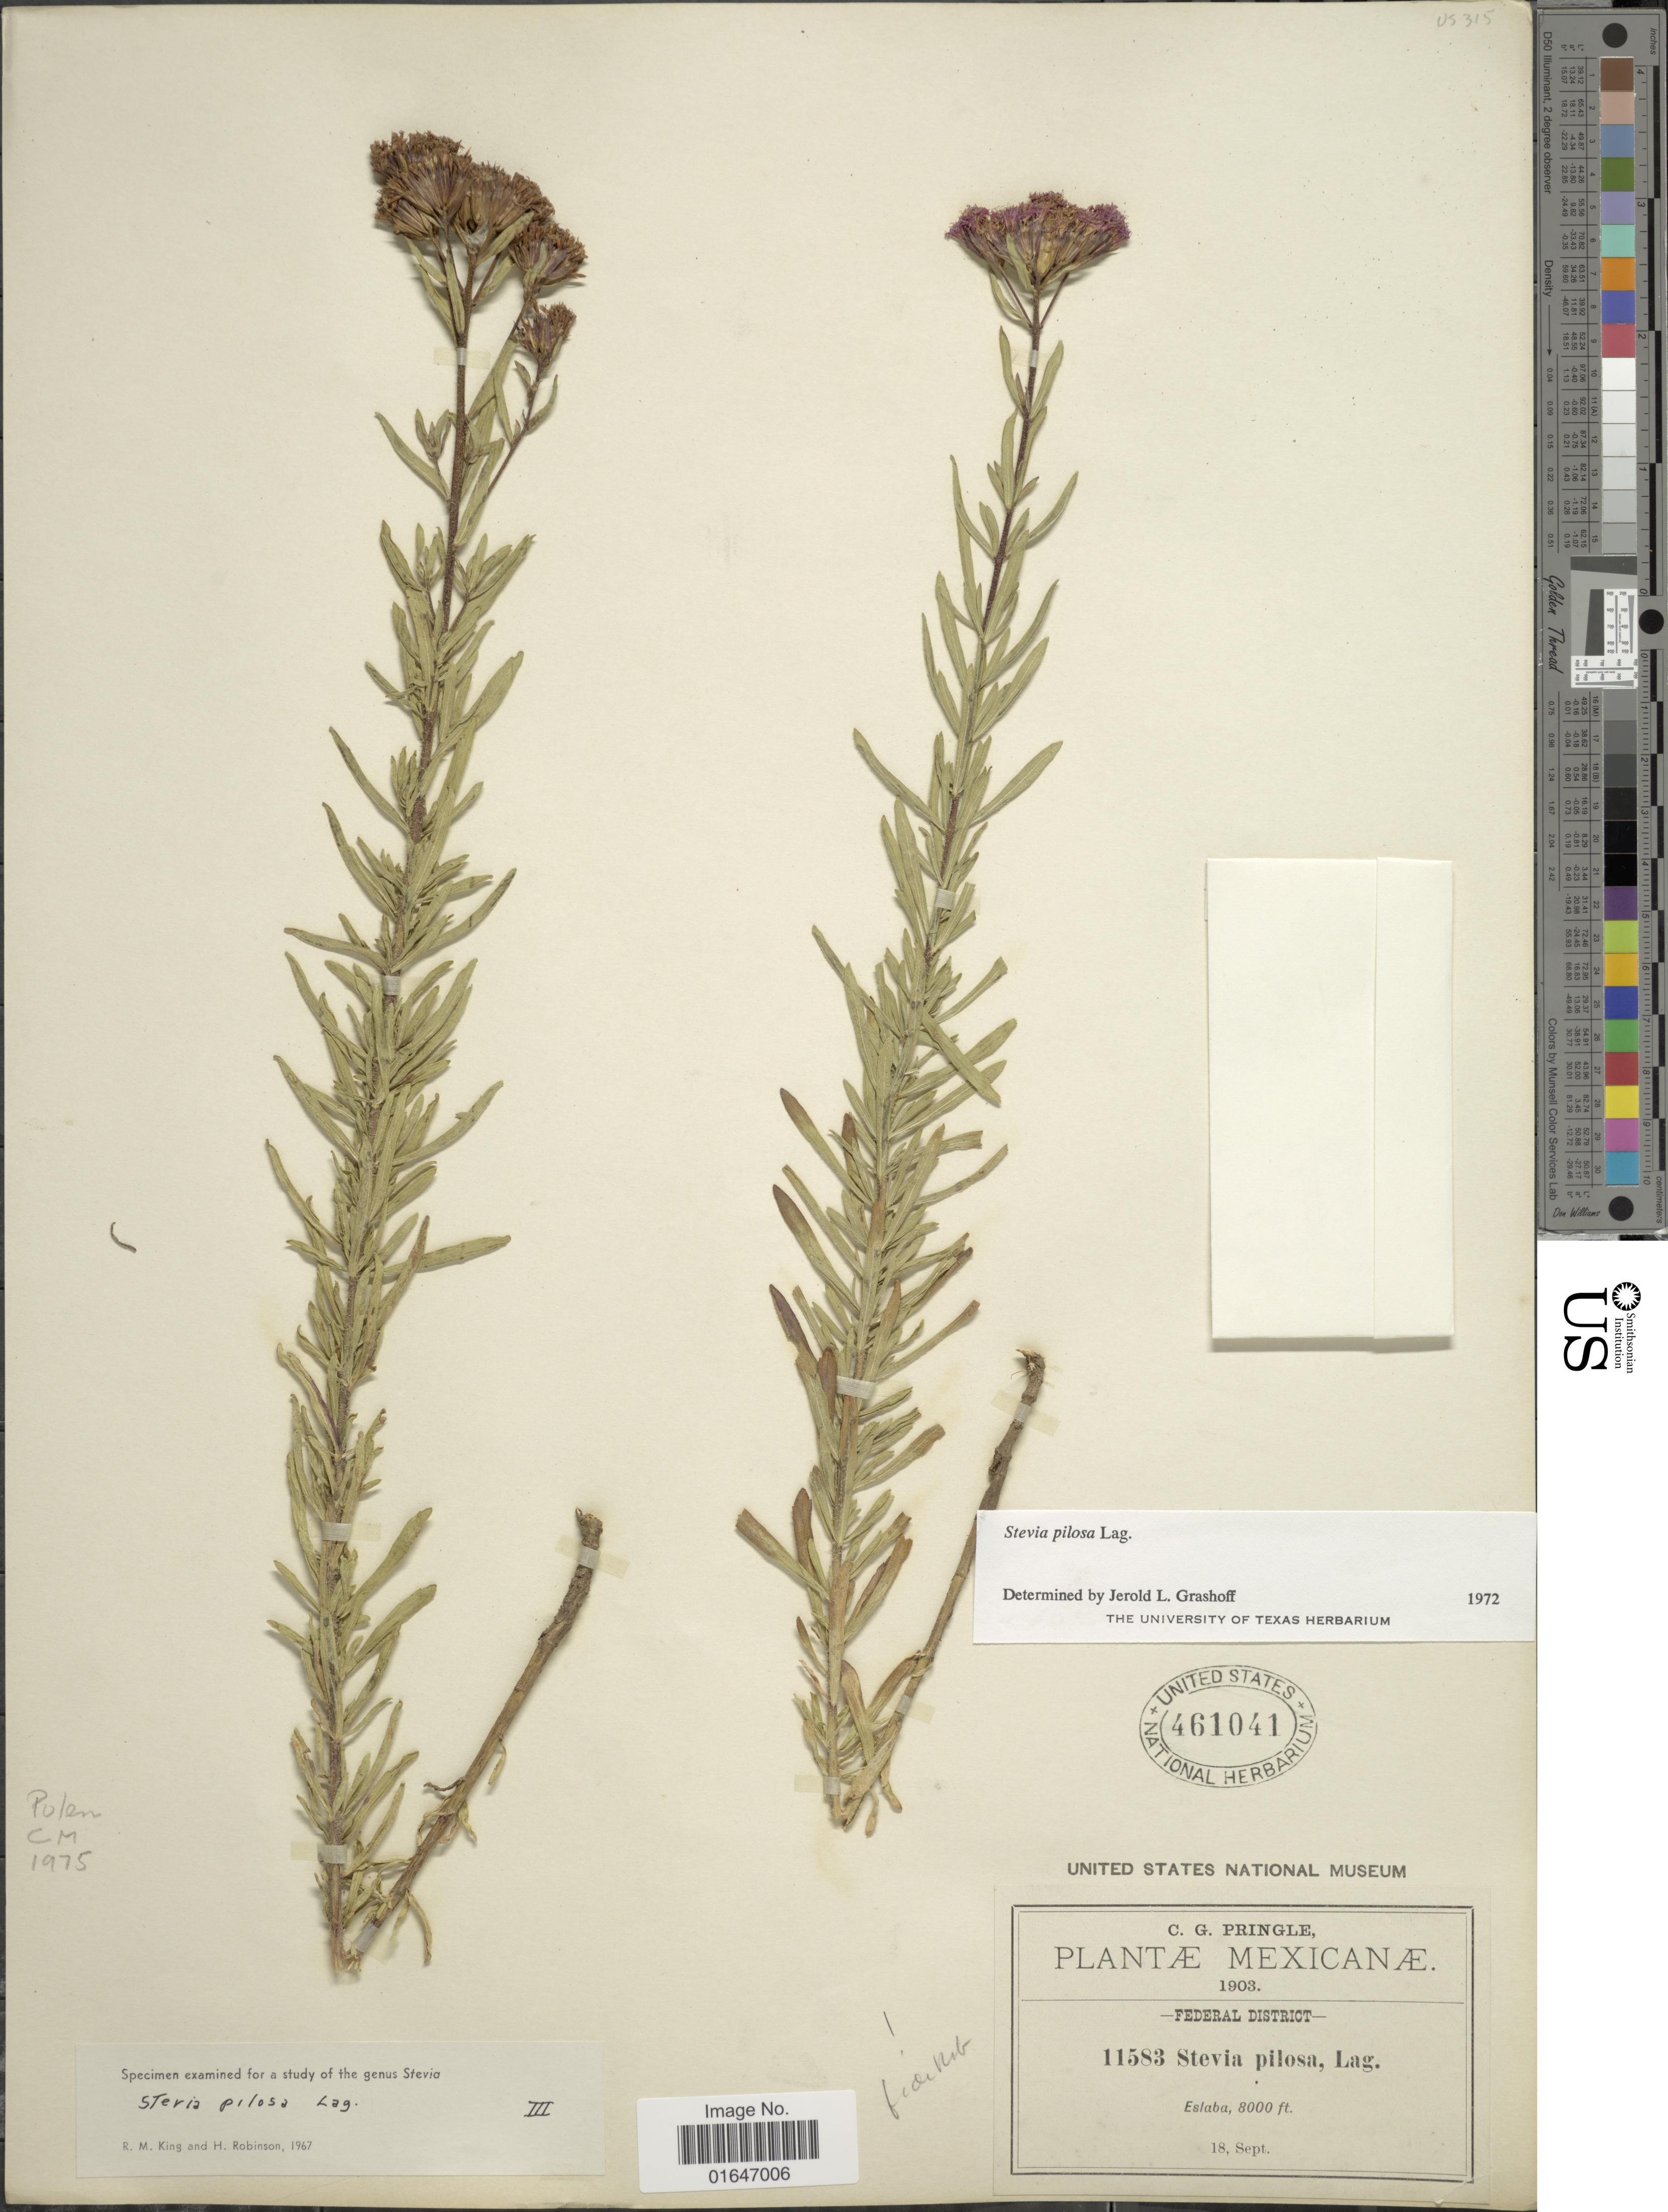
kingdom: Plantae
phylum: Tracheophyta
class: Magnoliopsida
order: Asterales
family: Asteraceae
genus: Stevia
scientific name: Stevia pilosa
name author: Lag.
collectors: C. G. Pringle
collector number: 11583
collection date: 1903-09-18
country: Mexico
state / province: Distrito Federal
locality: Eslaba.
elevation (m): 2438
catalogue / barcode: US 461041